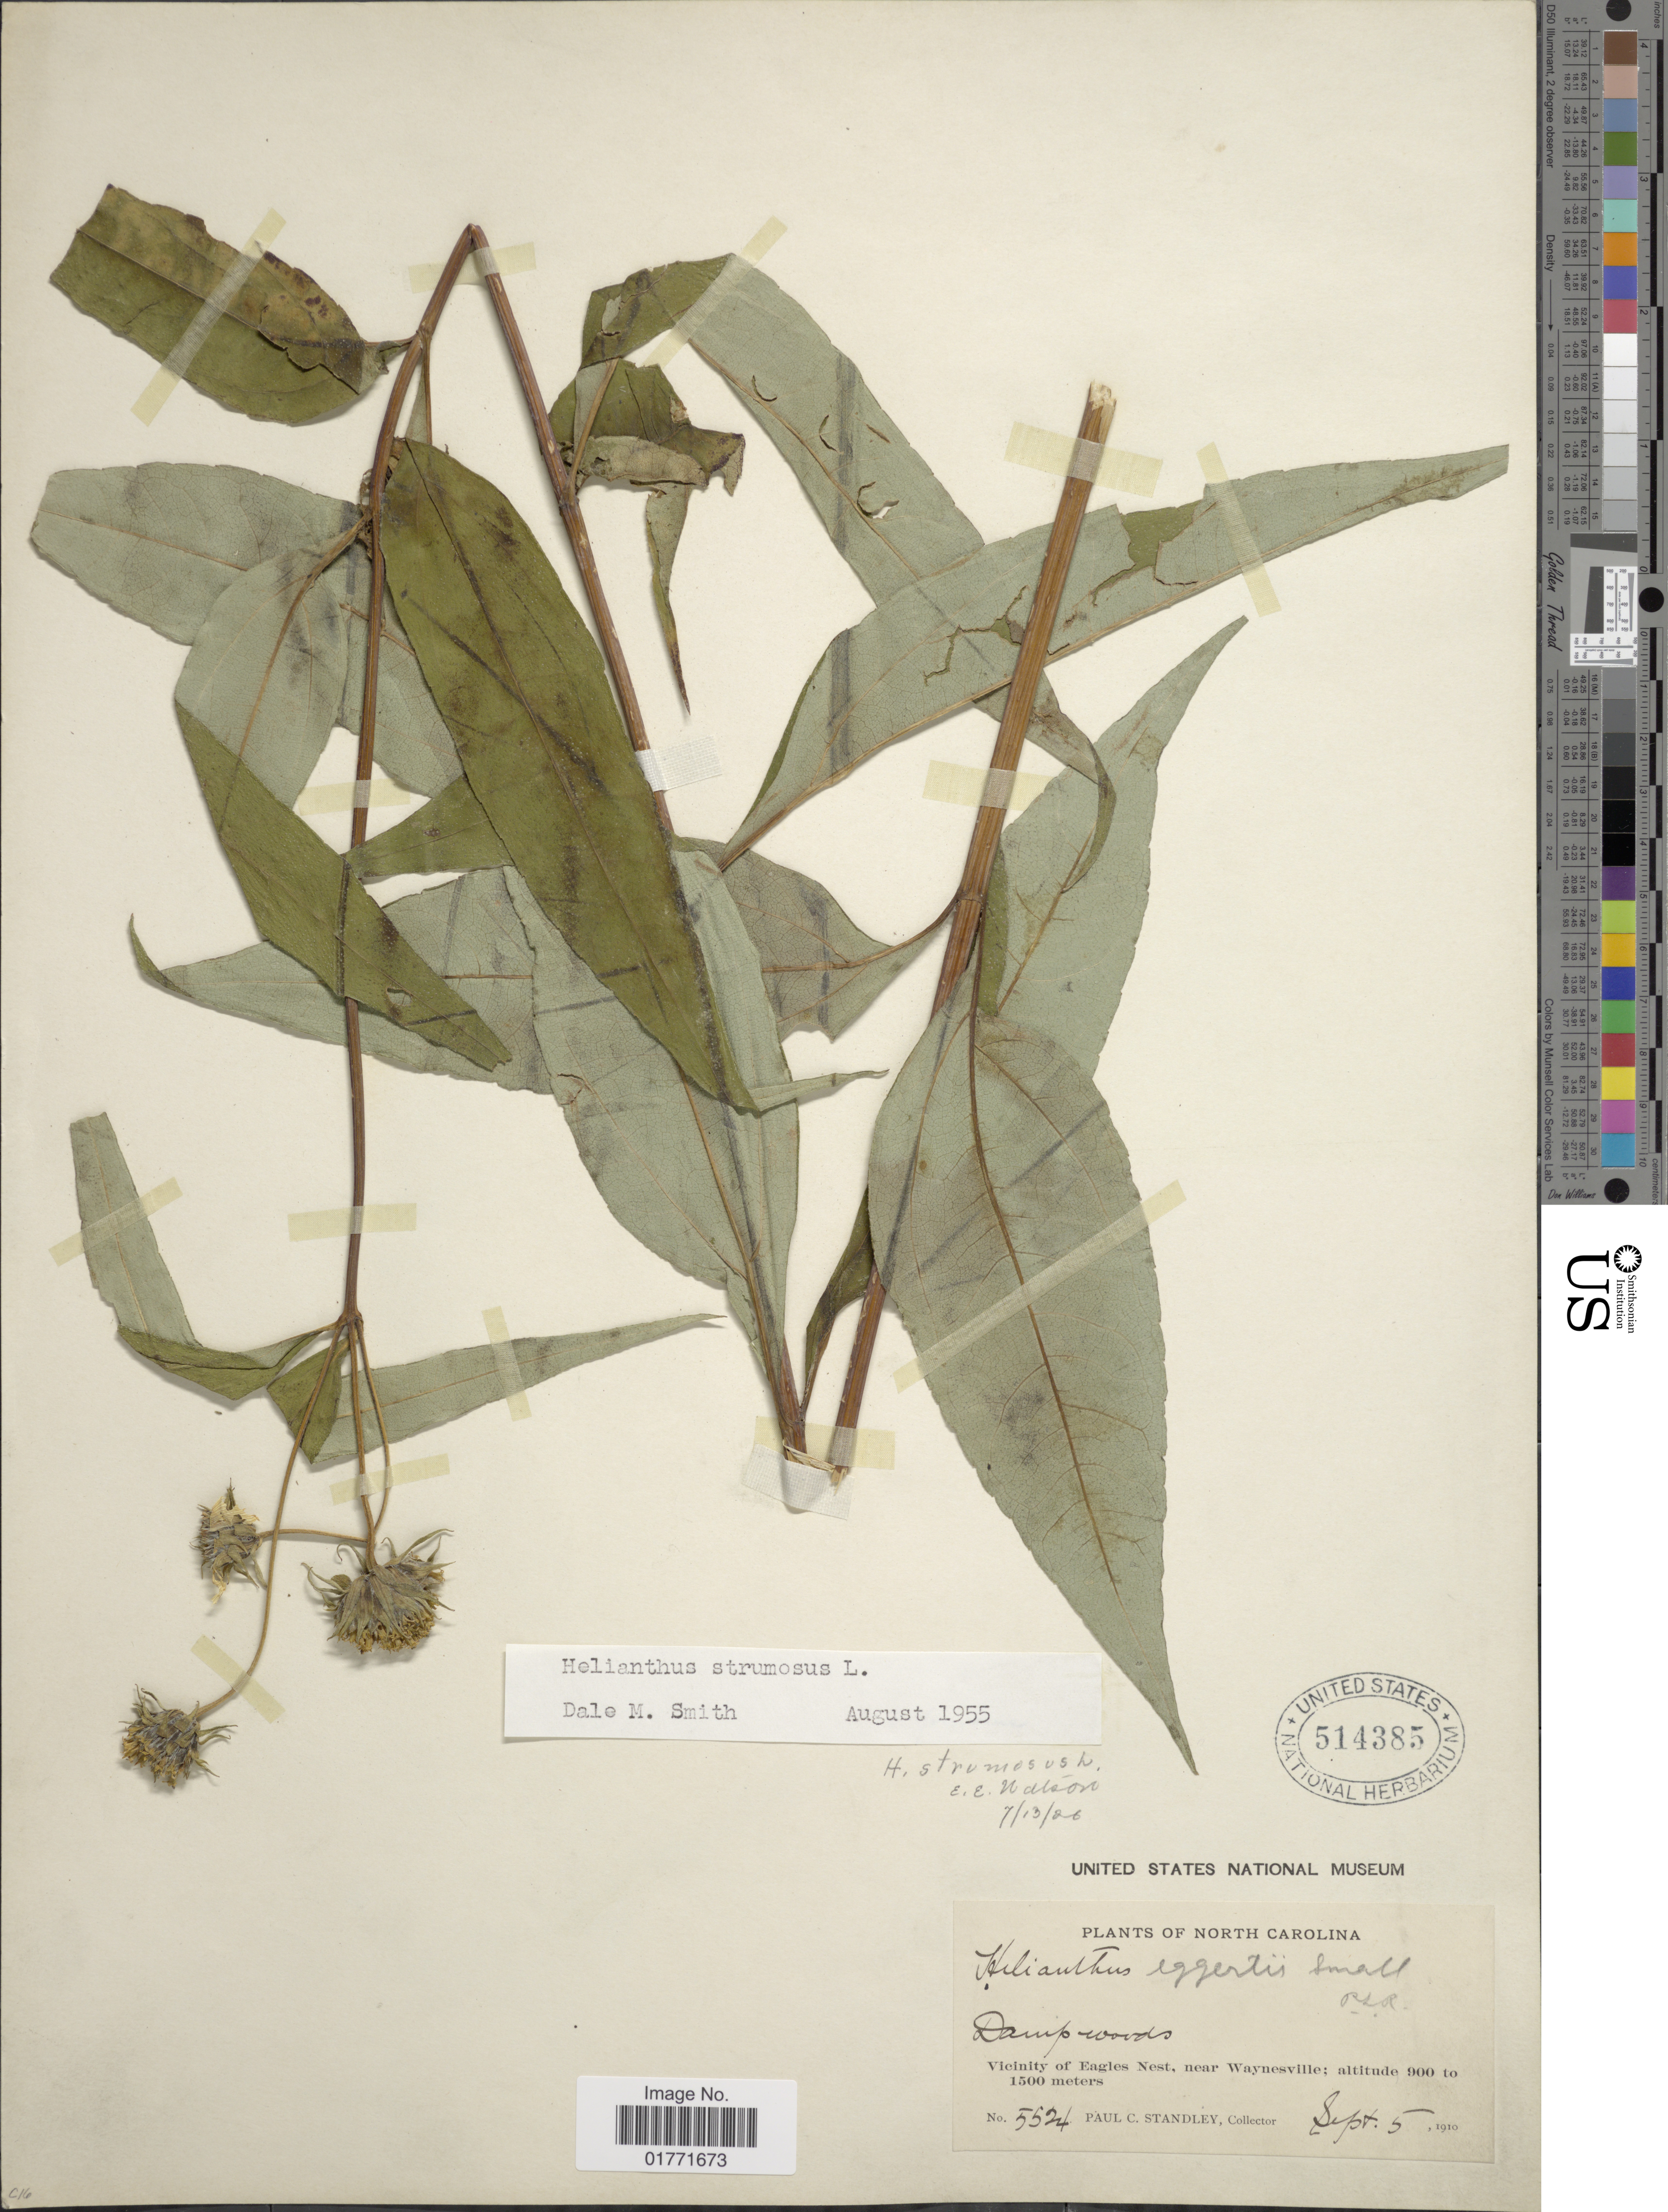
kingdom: Plantae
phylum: Tracheophyta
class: Magnoliopsida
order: Asterales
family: Asteraceae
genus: Helianthus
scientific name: Helianthus strumosus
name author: L.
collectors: P. C. Standley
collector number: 5524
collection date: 1910-09-05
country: United States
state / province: North Carolina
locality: North Carolina. Vicinity of Eagle Nest, near Waynesville.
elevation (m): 1500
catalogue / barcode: US 514385